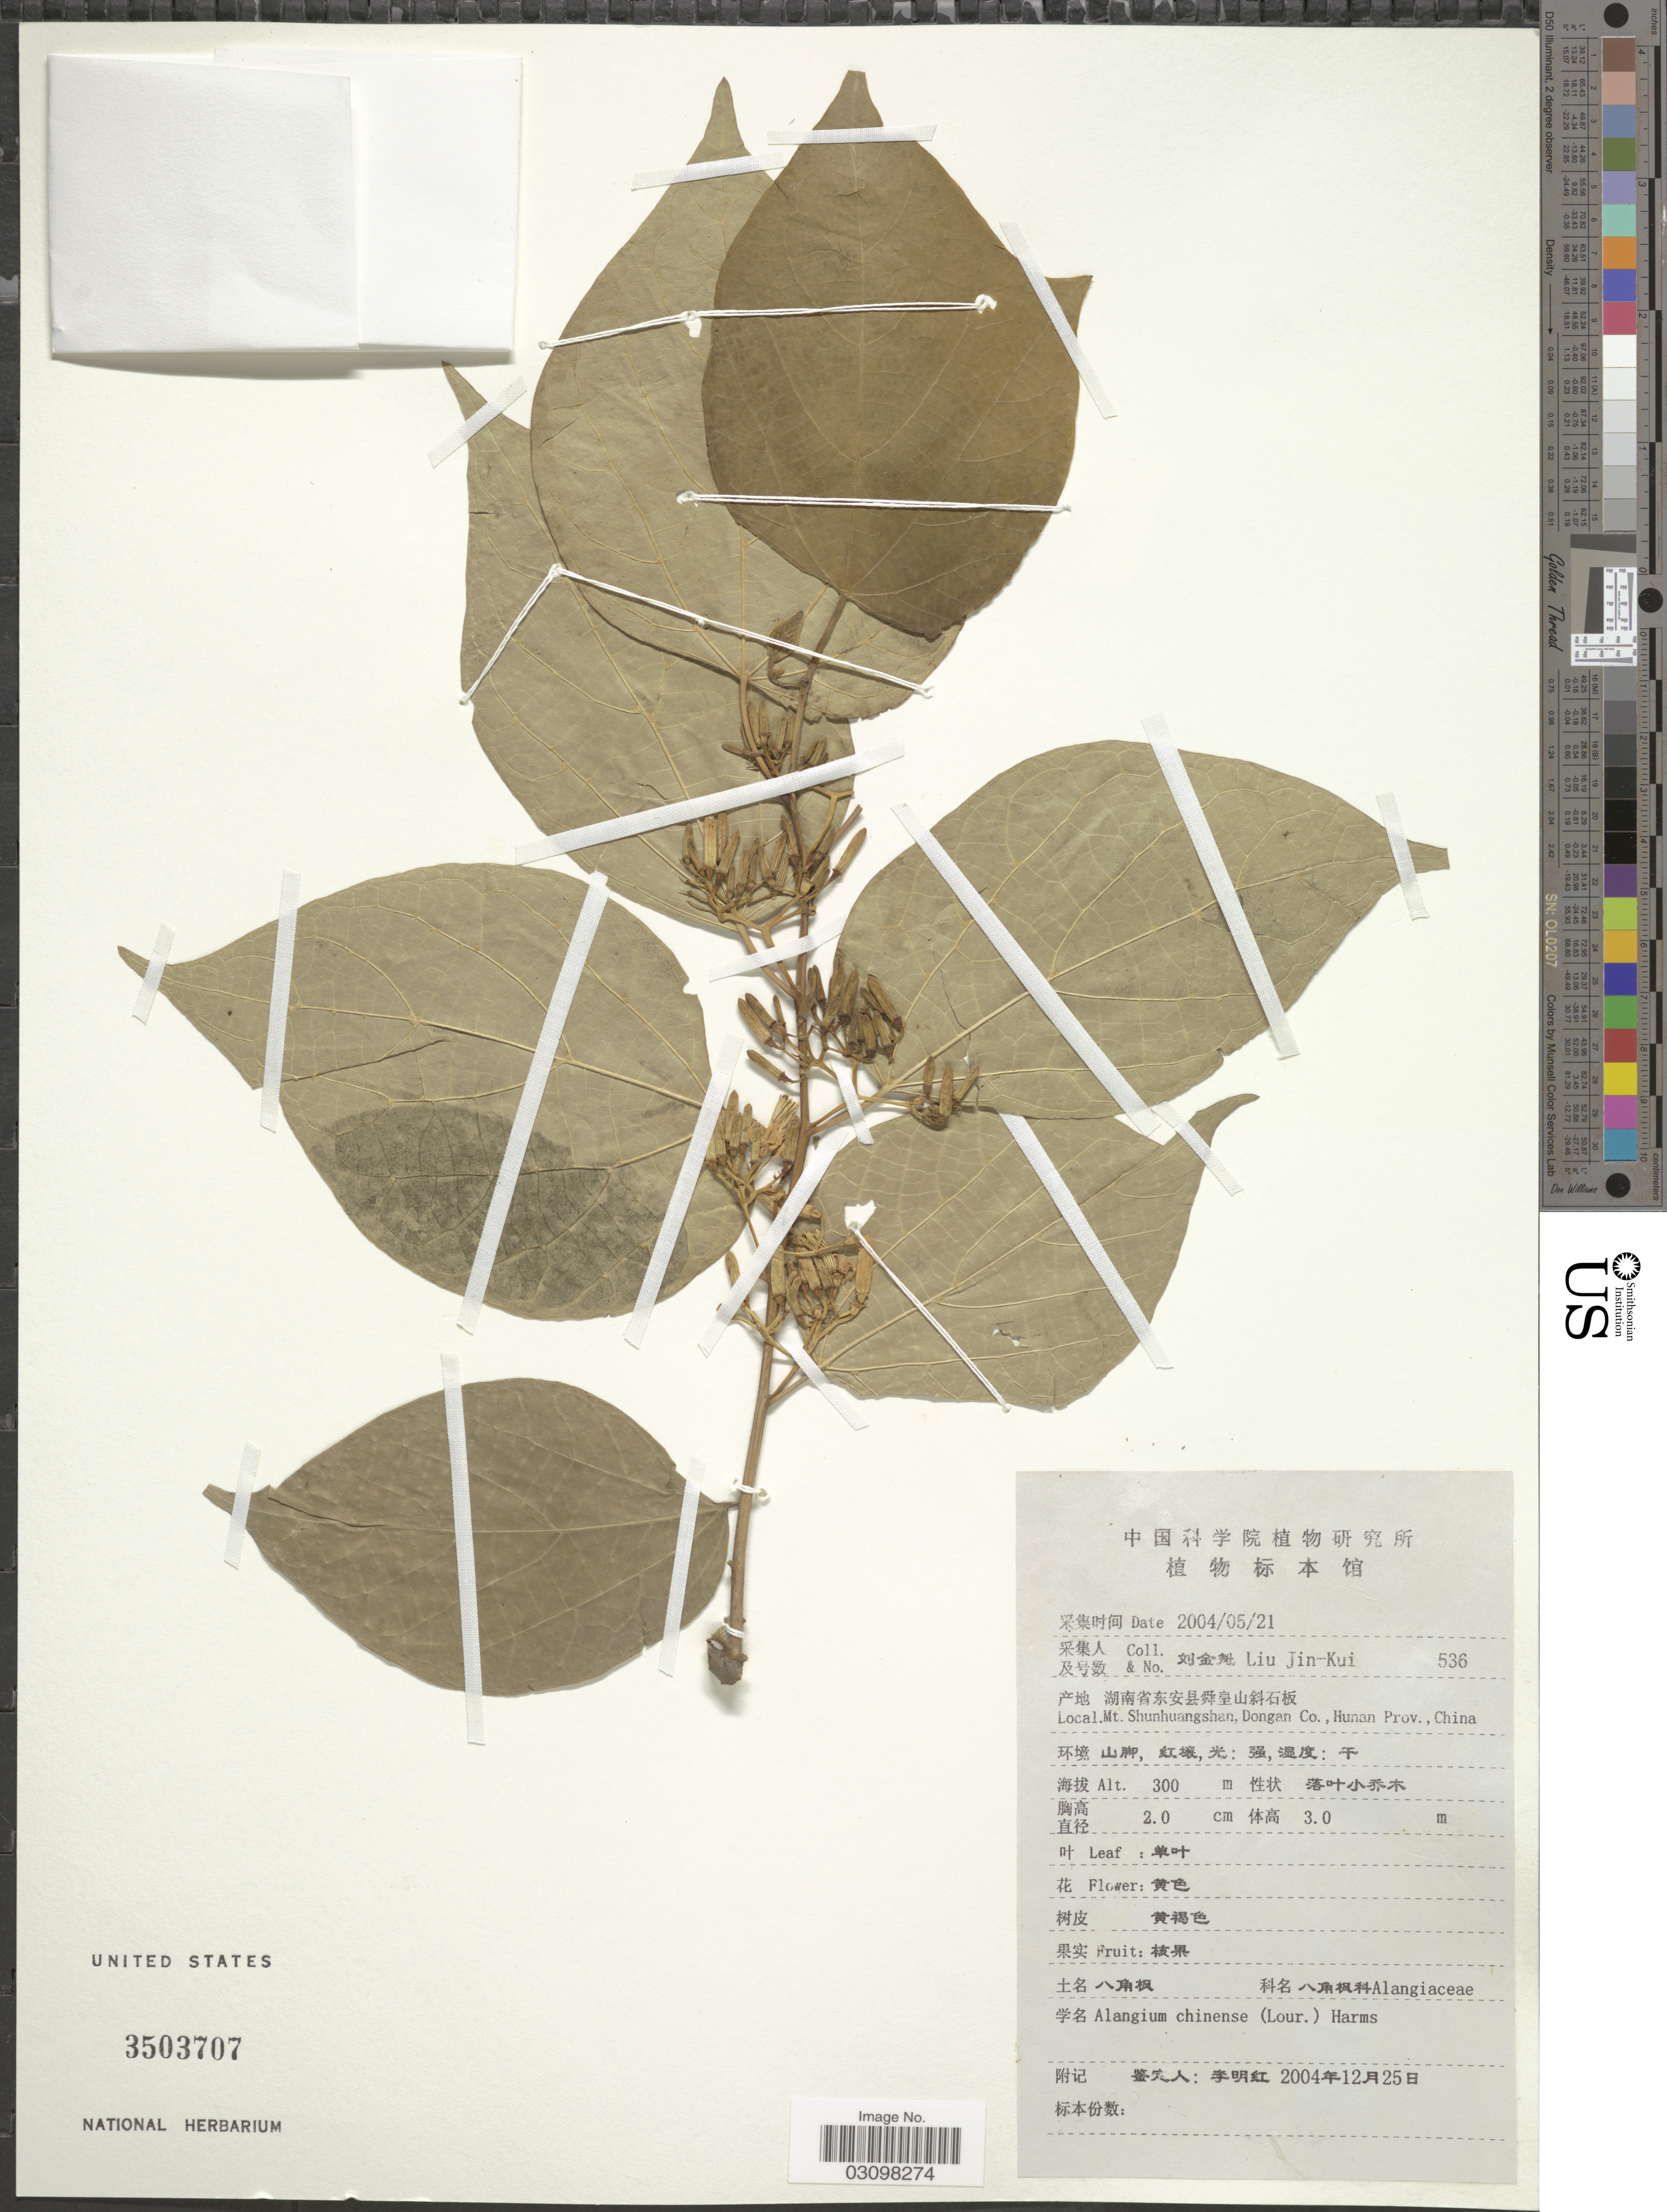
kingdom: Plantae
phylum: Tracheophyta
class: Magnoliopsida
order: Cornales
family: Cornaceae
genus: Alangium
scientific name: Alangium chinense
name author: (Harms) Rehder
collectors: Liu Jin-Kui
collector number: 536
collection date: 2004-05-21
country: China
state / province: Hunan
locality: Mt. Shunhuangshan, Dongan Co.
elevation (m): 300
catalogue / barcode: US 3503707